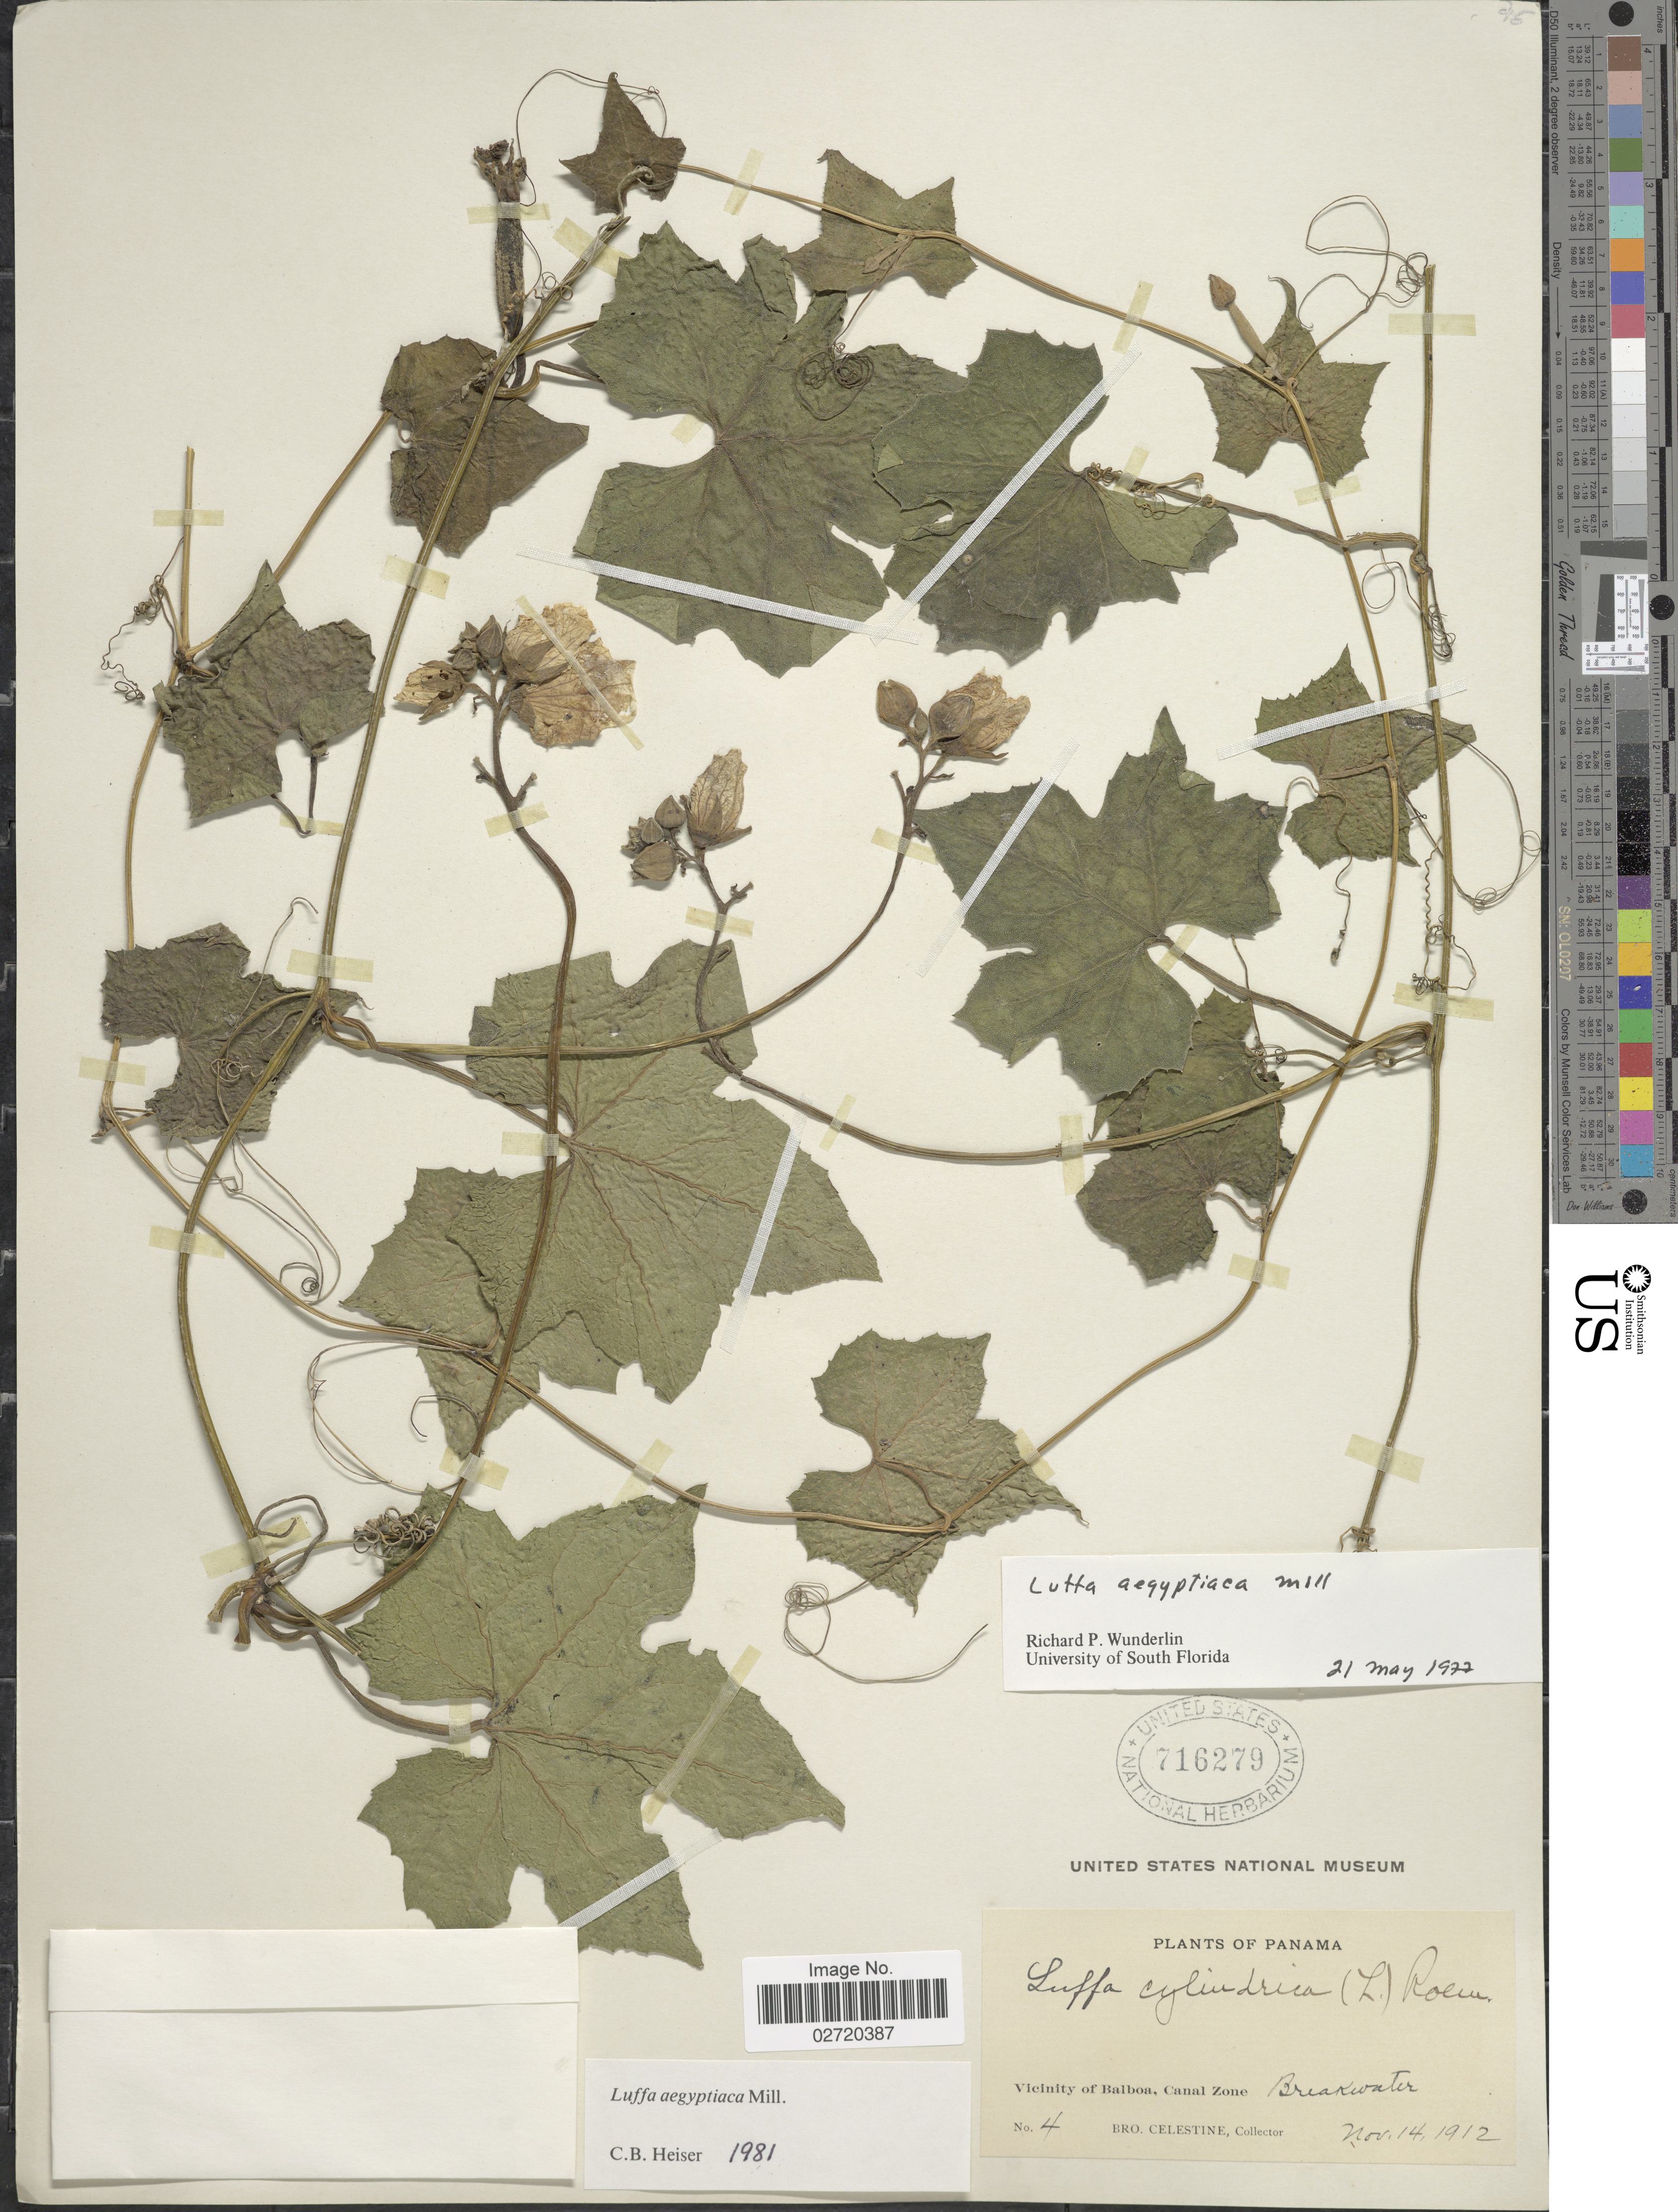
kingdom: Plantae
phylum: Tracheophyta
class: Magnoliopsida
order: Cucurbitales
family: Cucurbitaceae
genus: Luffa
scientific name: Luffa aegyptiaca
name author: Mill.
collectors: B. Celestine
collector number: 4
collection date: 1912-11-14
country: Panama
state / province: Colón / Panamá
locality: Vicinity of Balboa, Canal Zone, Breakwater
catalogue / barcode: US 716279